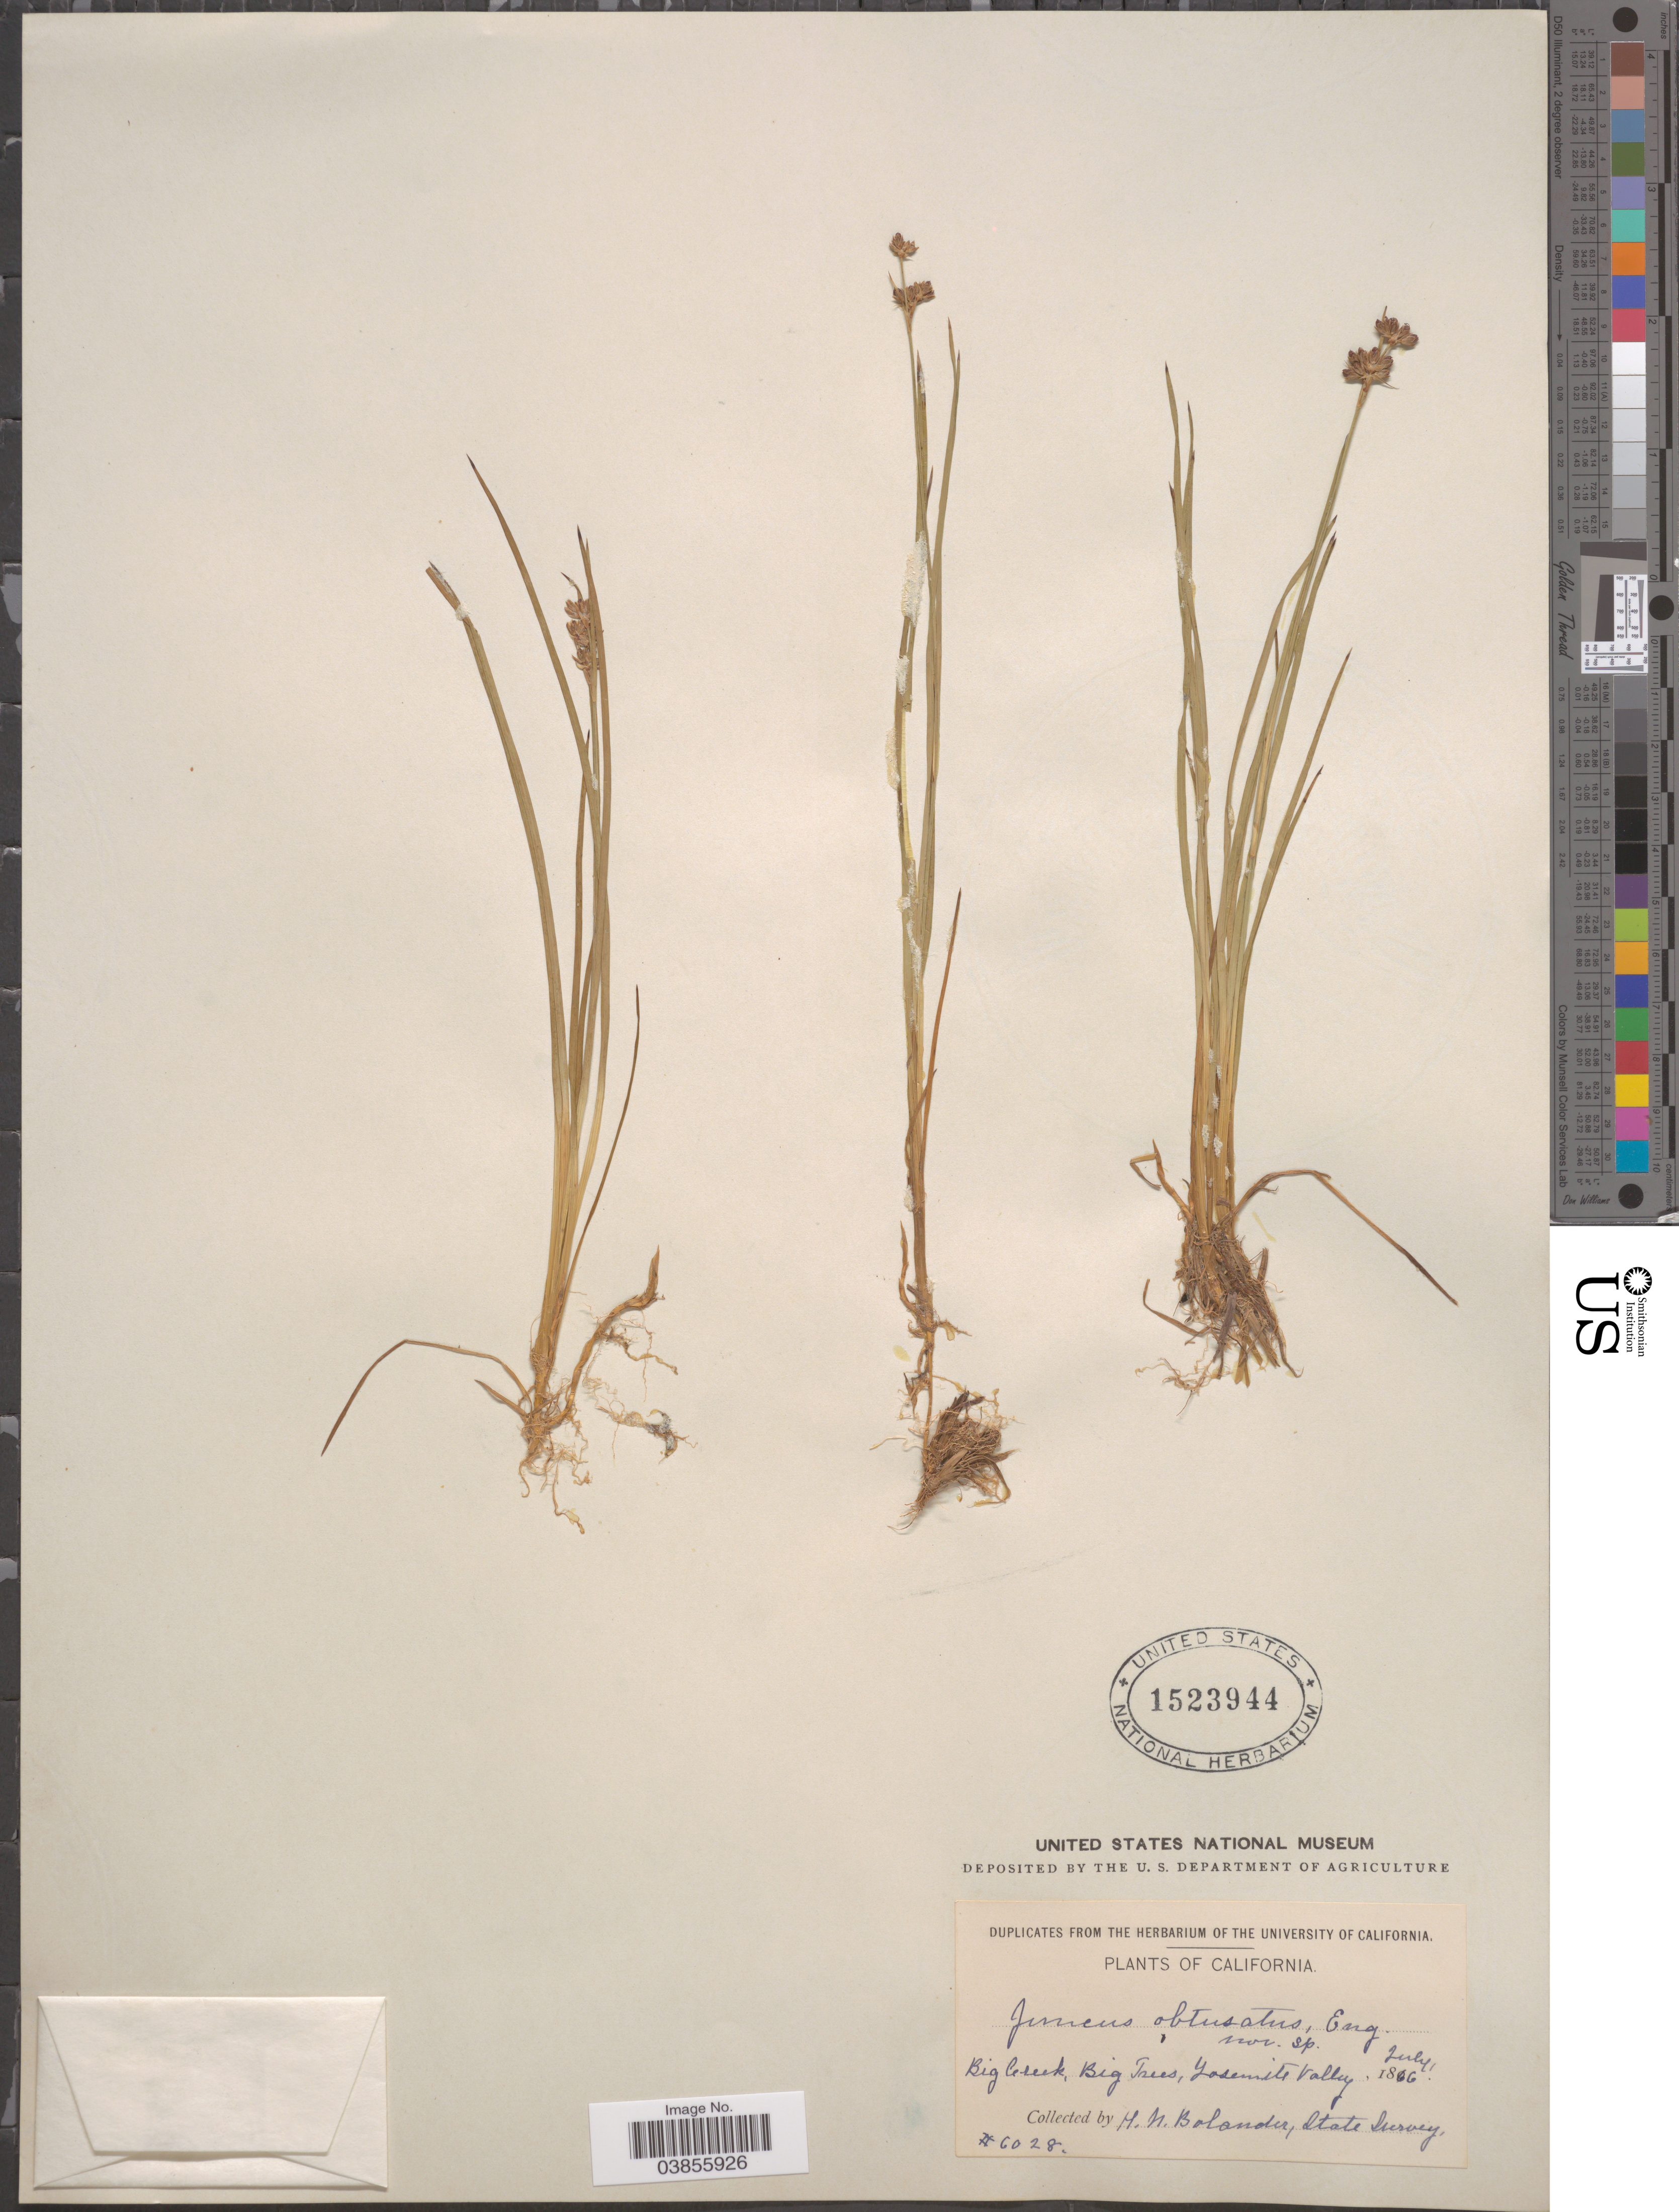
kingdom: Plantae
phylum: Tracheophyta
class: Liliopsida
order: Poales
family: Juncaceae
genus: Juncus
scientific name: Juncus obtusatus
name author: Kit. ex Schult.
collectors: H. Bolander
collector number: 6028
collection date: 1866-07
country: United States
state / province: California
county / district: Mariposa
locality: Big Creek, Big Trees, Yosemite Valley.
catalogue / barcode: US 1523944